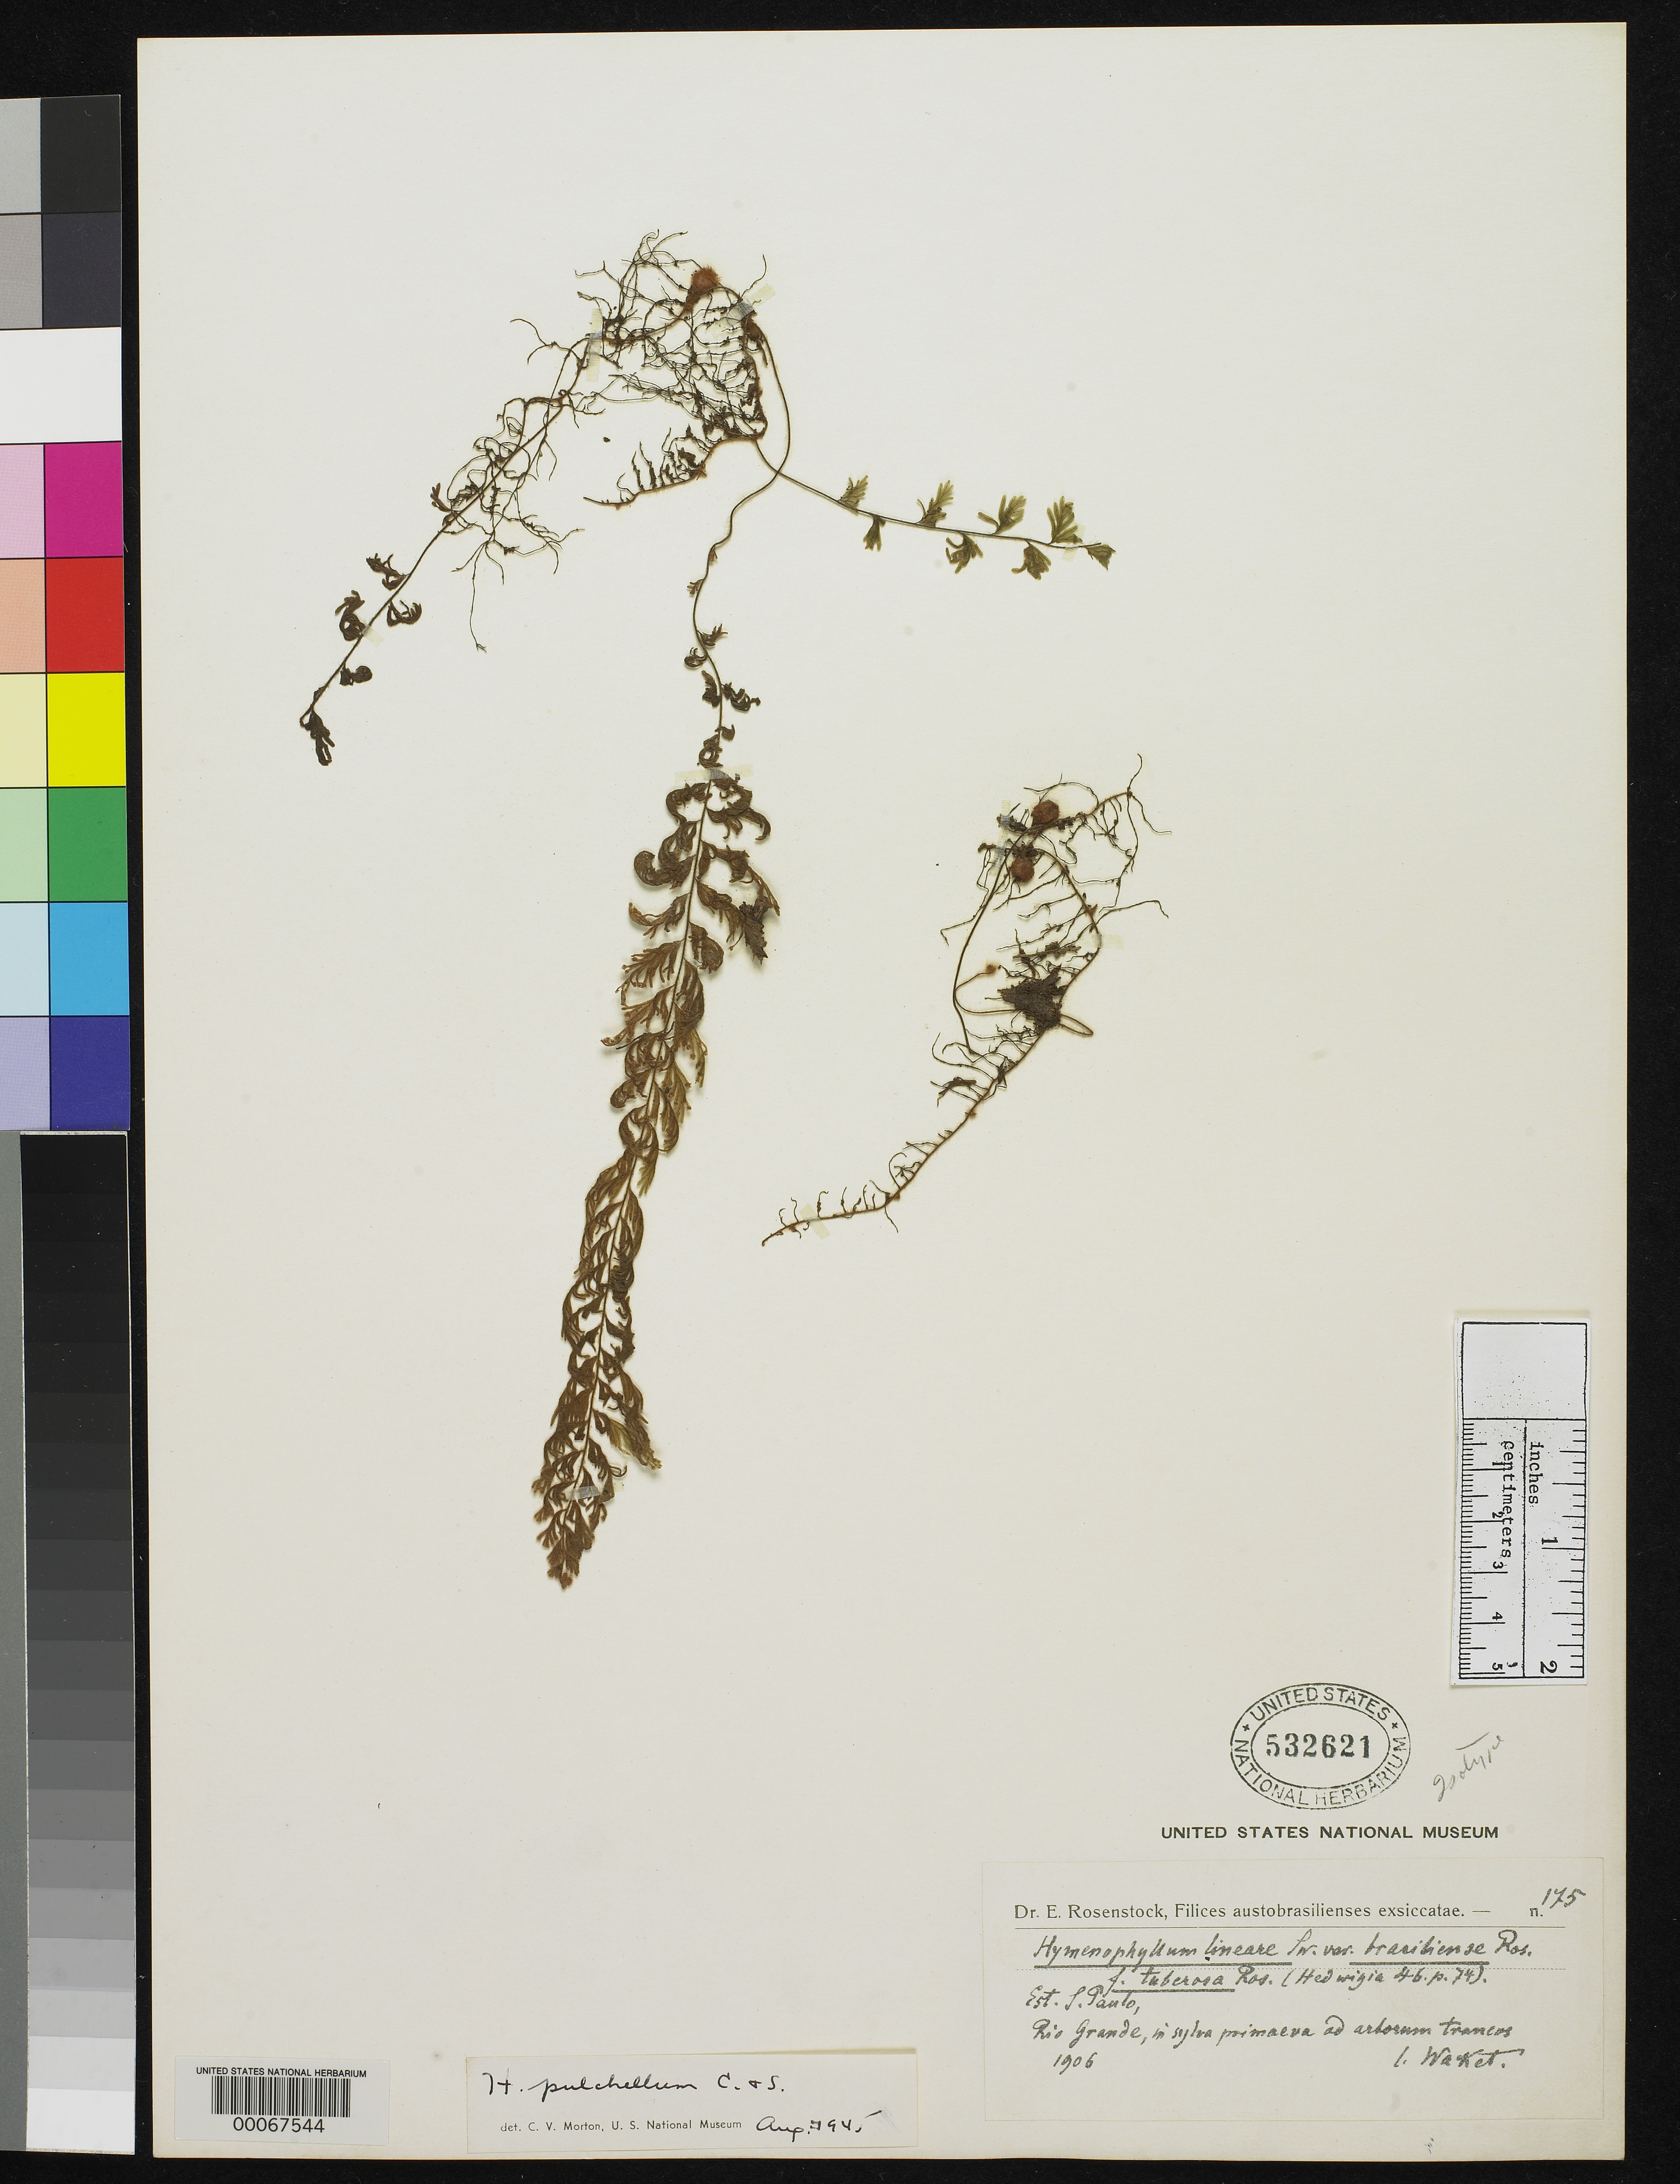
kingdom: Plantae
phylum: Tracheophyta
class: Polypodiopsida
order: Hymenophyllales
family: Hymenophyllaceae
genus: Hymenophyllum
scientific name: Hymenophyllum lineare f. tuberosum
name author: Rosenst.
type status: Type Collection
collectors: M. Wacket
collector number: Rosenstock Exs. 175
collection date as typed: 1906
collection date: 1906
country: Brazil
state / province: São Paulo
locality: Rio Grande.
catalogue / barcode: US 532621